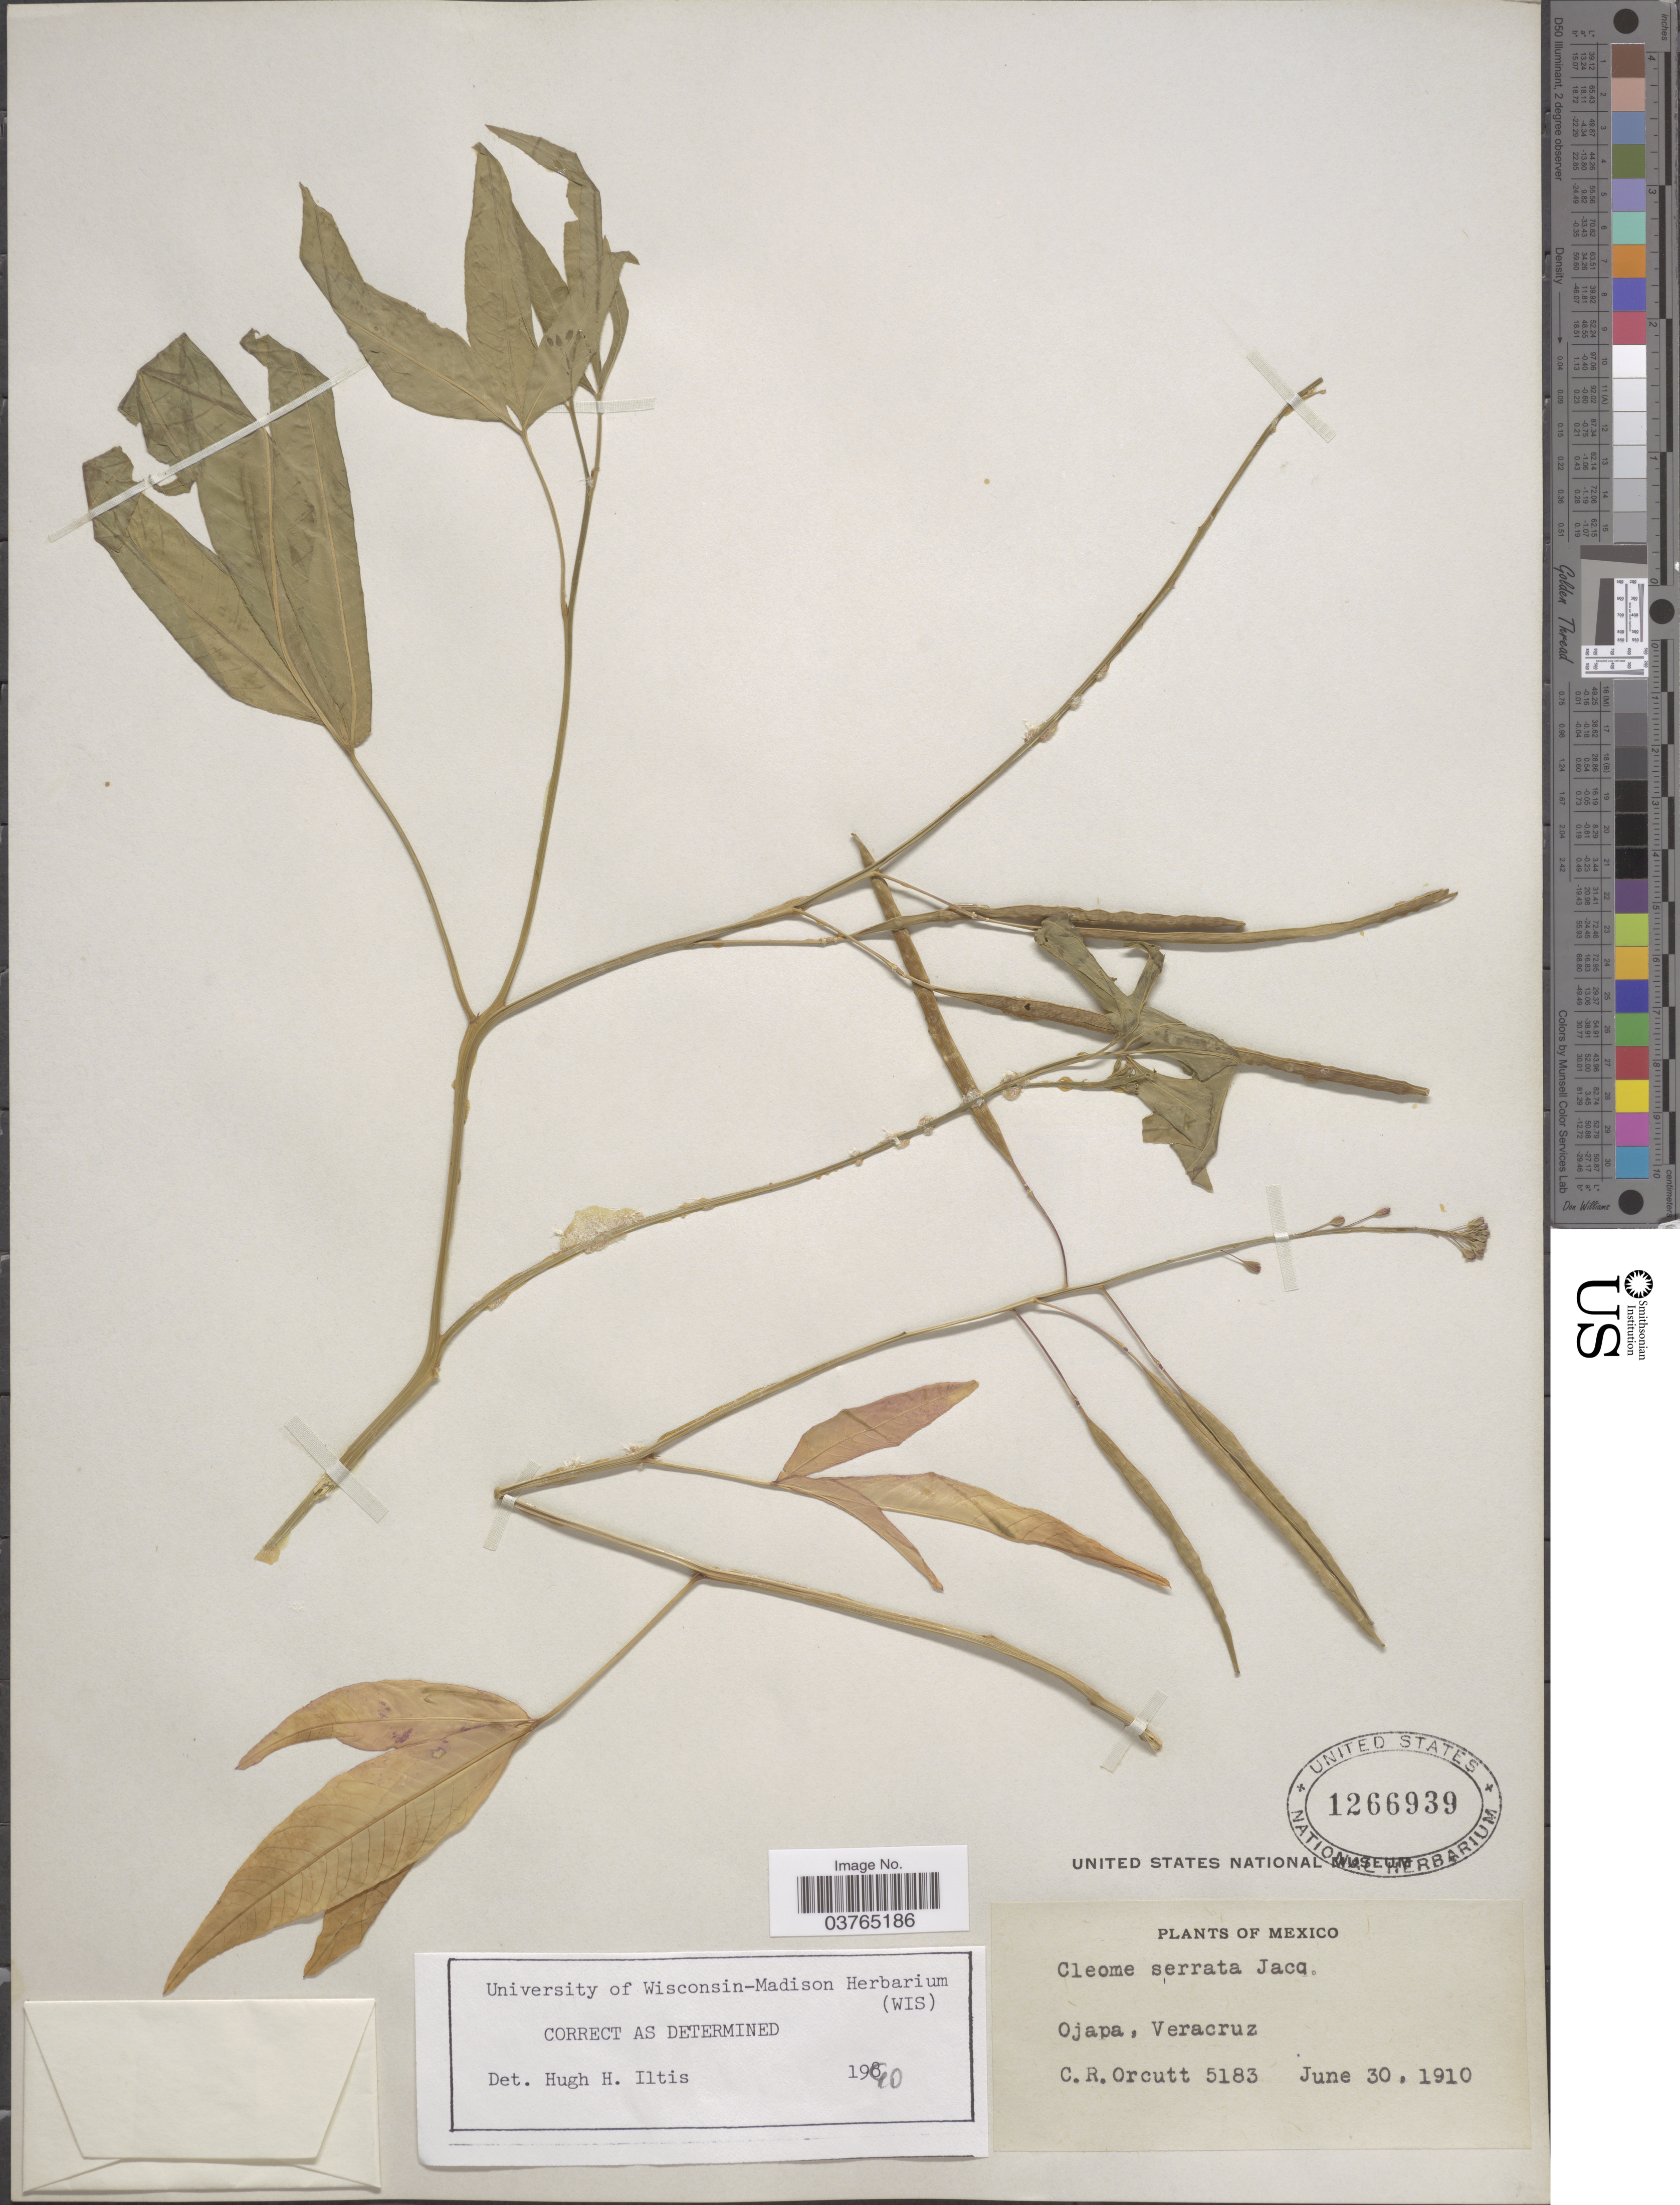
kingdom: Plantae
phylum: Tracheophyta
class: Magnoliopsida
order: Brassicales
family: Cleomaceae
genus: Cleoserrata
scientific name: Cleoserrata serrata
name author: (Jacq.) Iltis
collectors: C. R. Orcutt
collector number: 5183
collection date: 1910-06-30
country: Mexico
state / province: Veracruz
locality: Ojapa, Veracruz.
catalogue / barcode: US 1266939